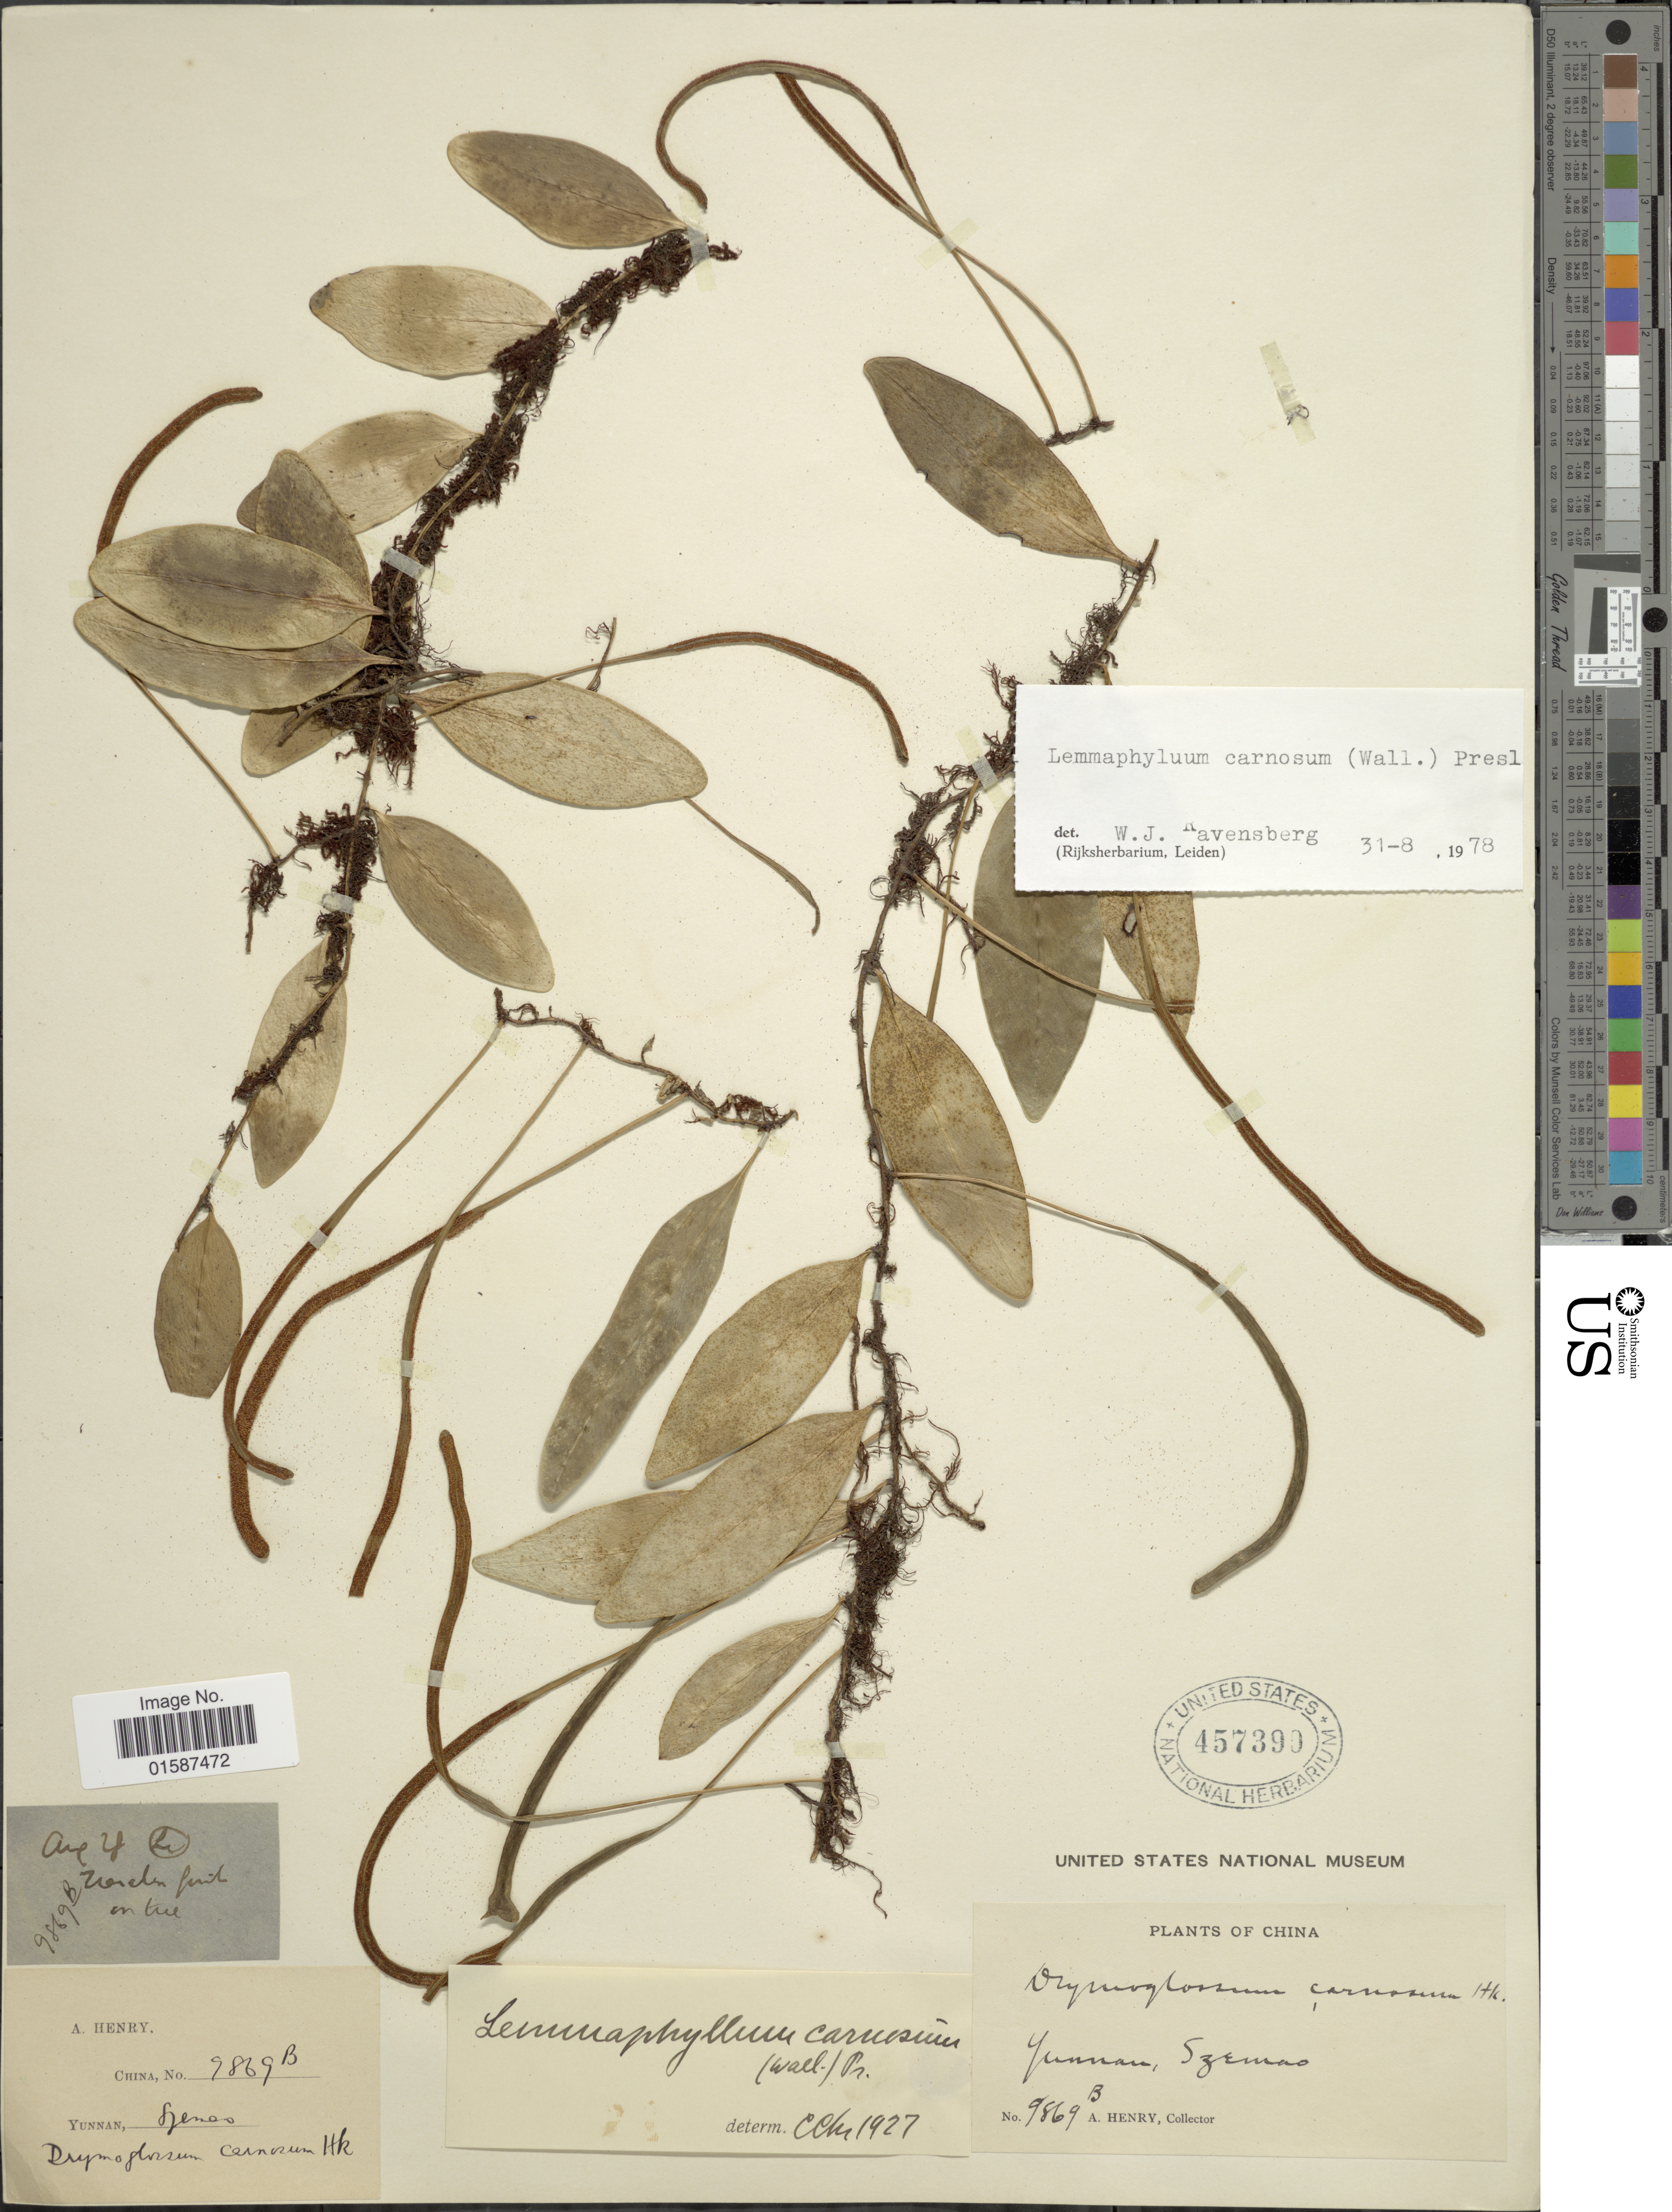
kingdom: Plantae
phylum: Tracheophyta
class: Polypodiopsida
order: Polypodiales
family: Polypodiaceae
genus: Lemmaphyllum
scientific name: Lemmaphyllum carnosum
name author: (J. Sm. ex Hook.) C. Presl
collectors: A. Henry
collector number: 9869 B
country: China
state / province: Yunnan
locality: Yunnan, Szemao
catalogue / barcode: US 457390